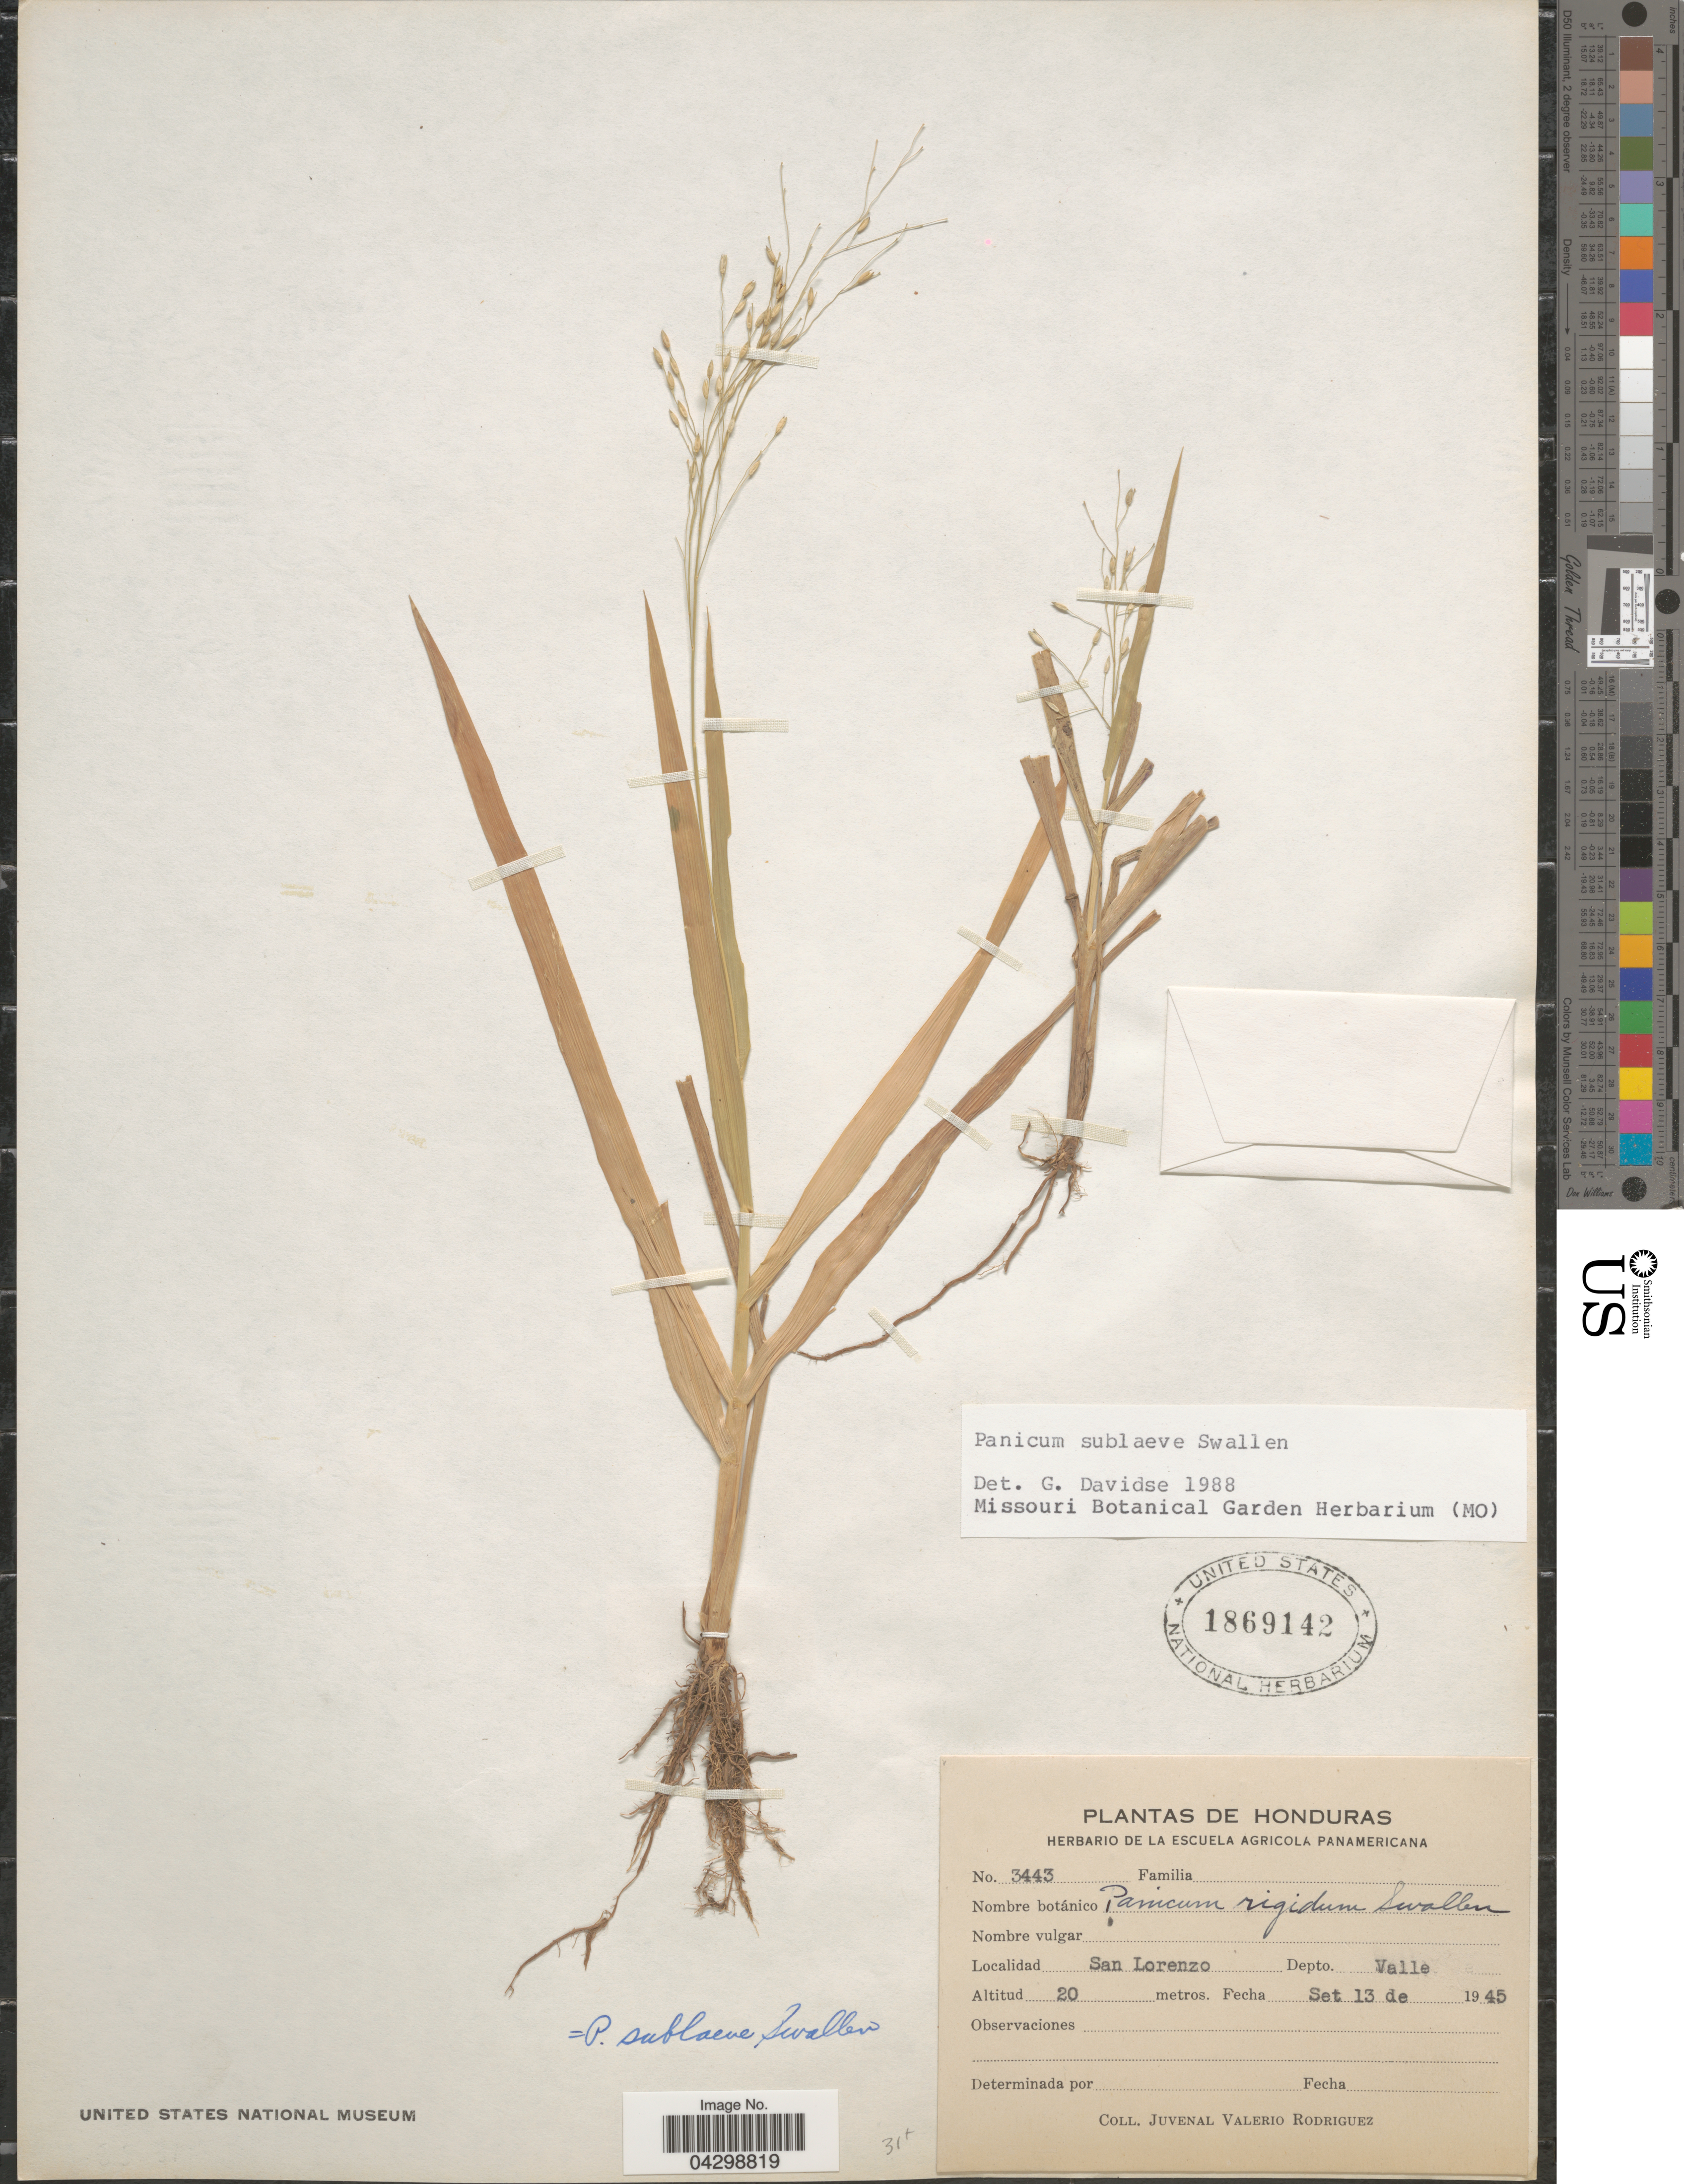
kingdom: Plantae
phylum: Tracheophyta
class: Liliopsida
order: Poales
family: Poaceae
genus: Panicum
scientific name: Panicum sublaeve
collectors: J. Rodriguez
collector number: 3443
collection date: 1945-09-13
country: Honduras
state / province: Valle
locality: San Lorenzo Depto. Valle.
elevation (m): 20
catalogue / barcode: US 1869142